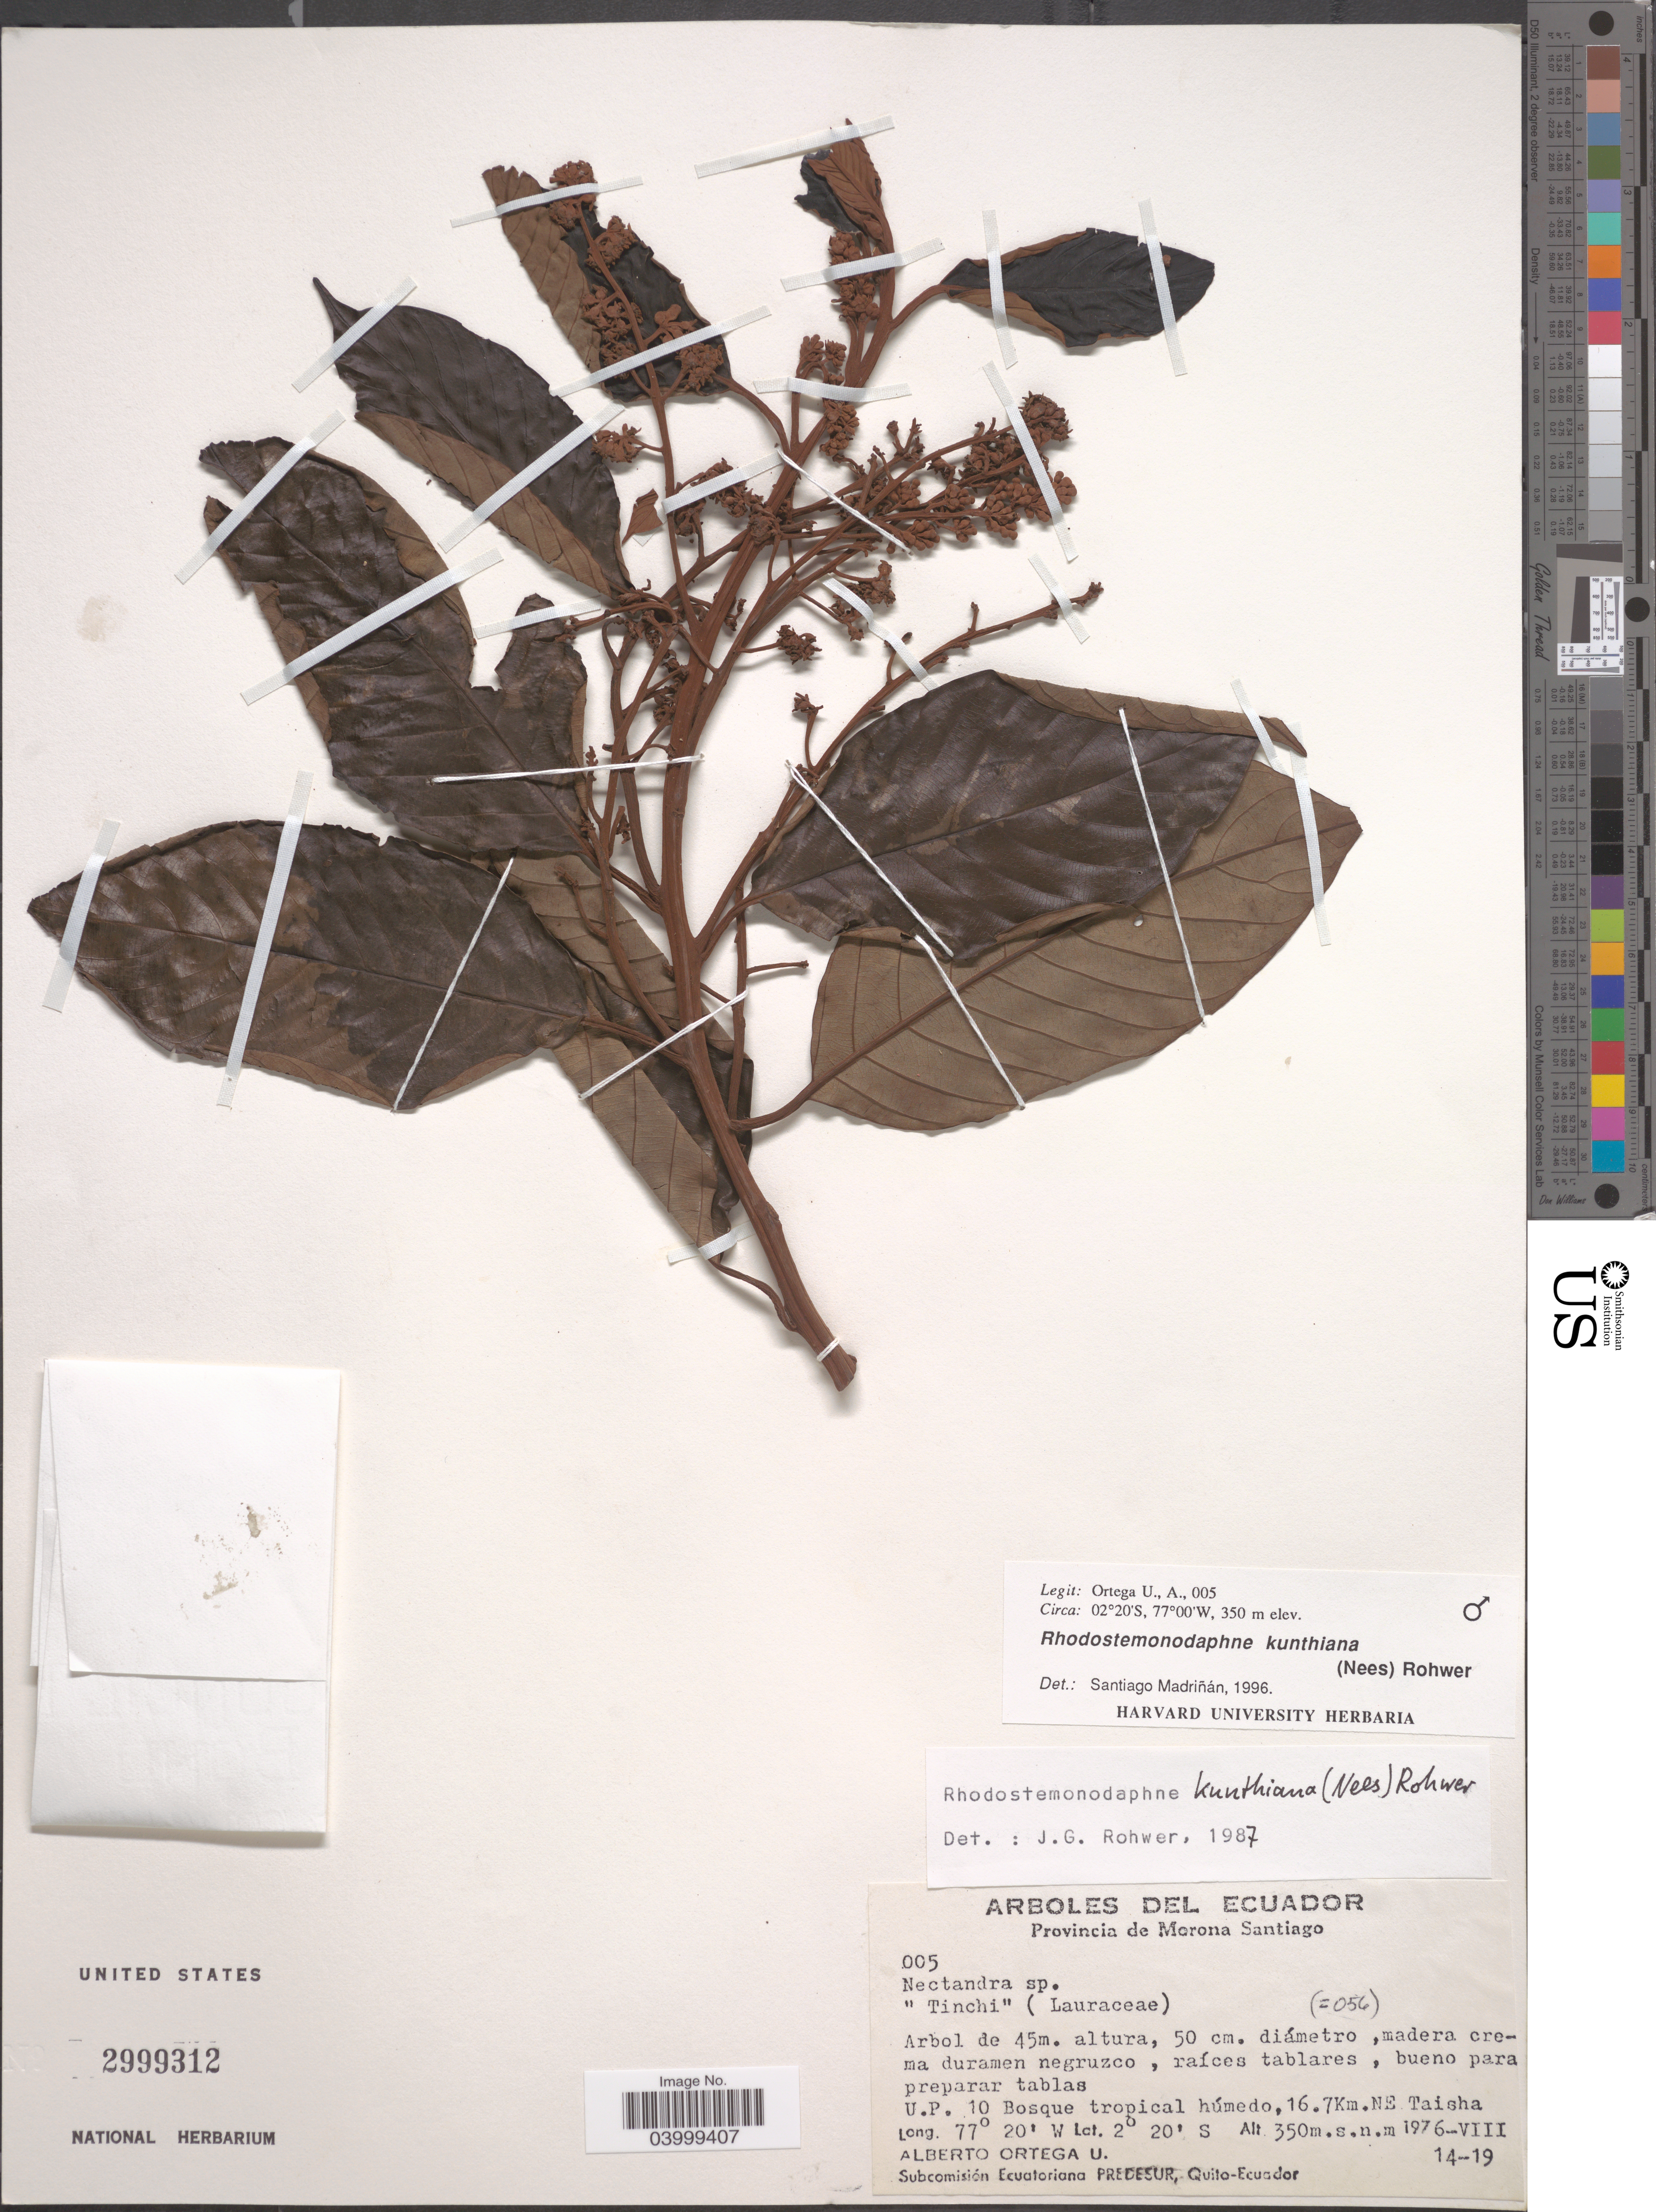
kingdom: Plantae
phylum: Tracheophyta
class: Magnoliopsida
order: Laurales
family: Lauraceae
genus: Rhodostemonodaphne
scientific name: Rhodostemonodaphne kunthiana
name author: (Nees) Rohwer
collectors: A. T. Ortega U.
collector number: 005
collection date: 1976-08-14/1976-08-19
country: Ecuador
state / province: Morona-Santiago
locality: U.P. 10 Bosque tropical húmedo 16.7Km NE Taisha.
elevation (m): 350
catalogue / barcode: US 2999312